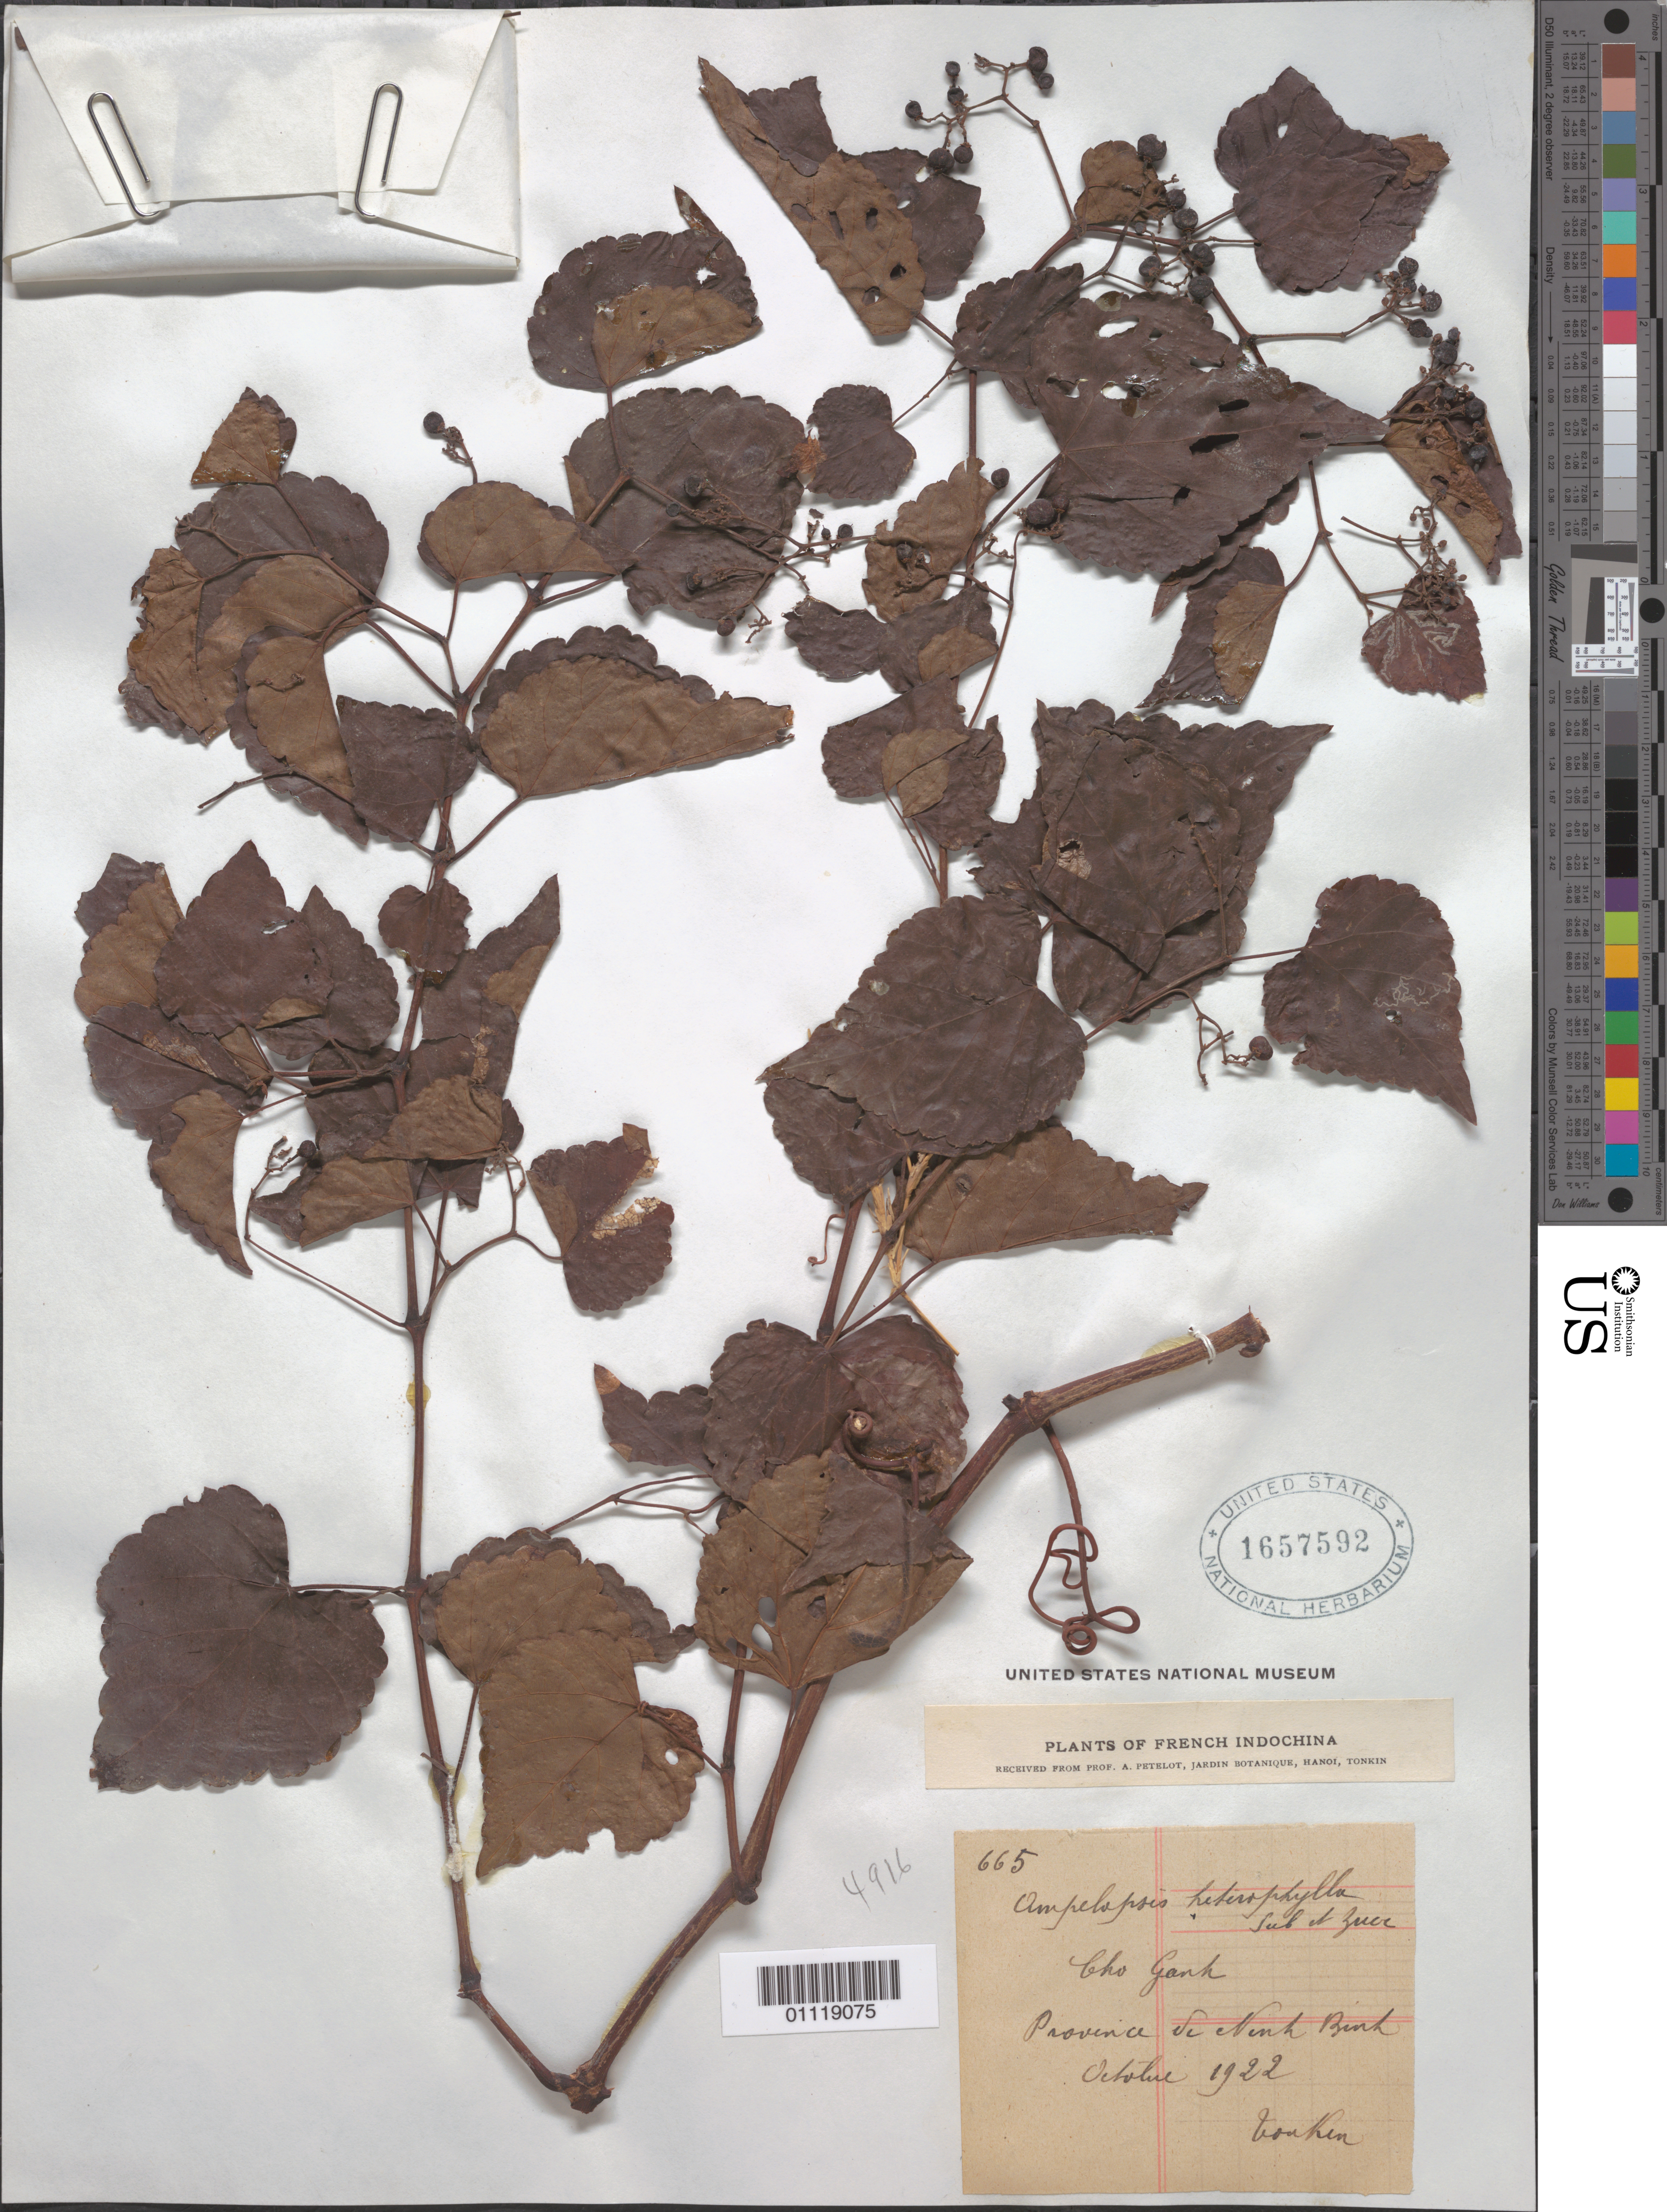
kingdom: Plantae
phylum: Tracheophyta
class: Magnoliopsida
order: Vitales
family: Vitaceae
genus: Ampelopsis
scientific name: Ampelopsis glandulosa var. heterophylla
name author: (Thunb.) Momiy.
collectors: A. Petelot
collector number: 665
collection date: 1922-10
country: Vietnam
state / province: Ninh Binh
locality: Tonkin.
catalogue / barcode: US 1657592